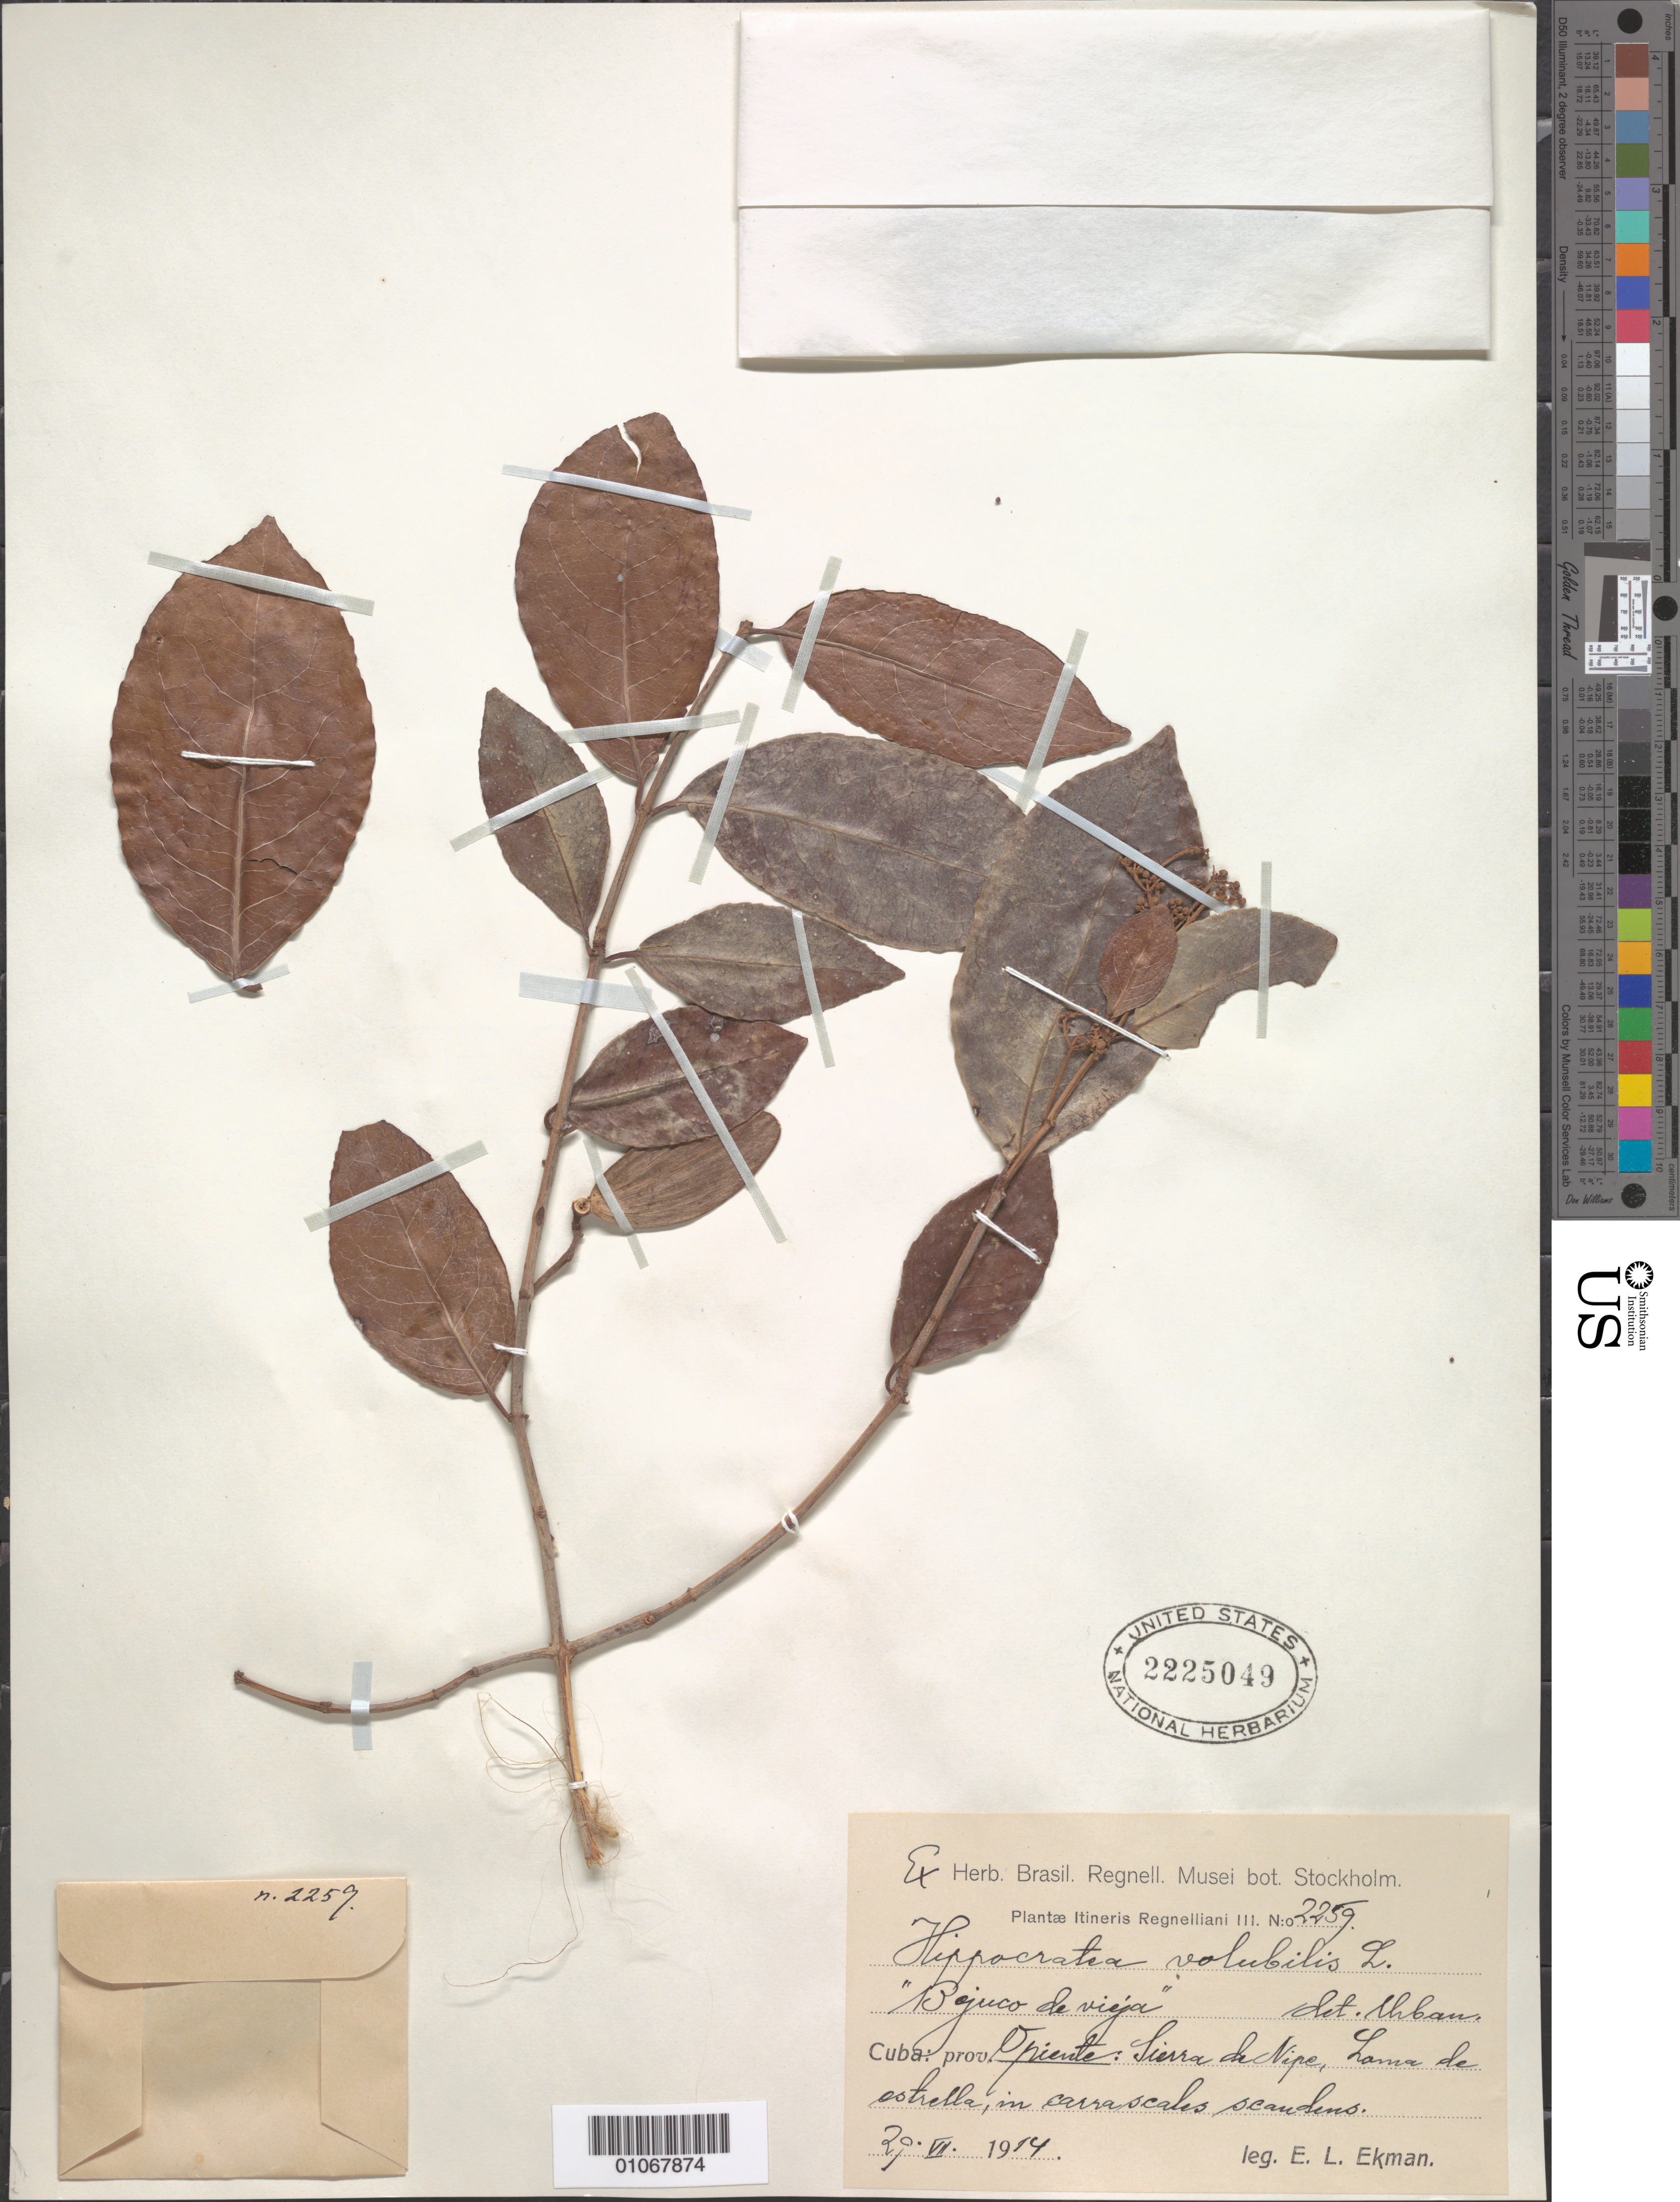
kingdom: Plantae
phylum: Tracheophyta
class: Magnoliopsida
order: Celastrales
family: Celastraceae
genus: Hippocratea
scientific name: Hippocratea volubilis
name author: L.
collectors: E. L. Ekman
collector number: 2259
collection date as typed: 21 Jul 1914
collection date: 1914-07-21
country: Cuba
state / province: Holguín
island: Cuba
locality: Sierra de Nipe, Loma de Estrella, in carrascales scandens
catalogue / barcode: US 2225049